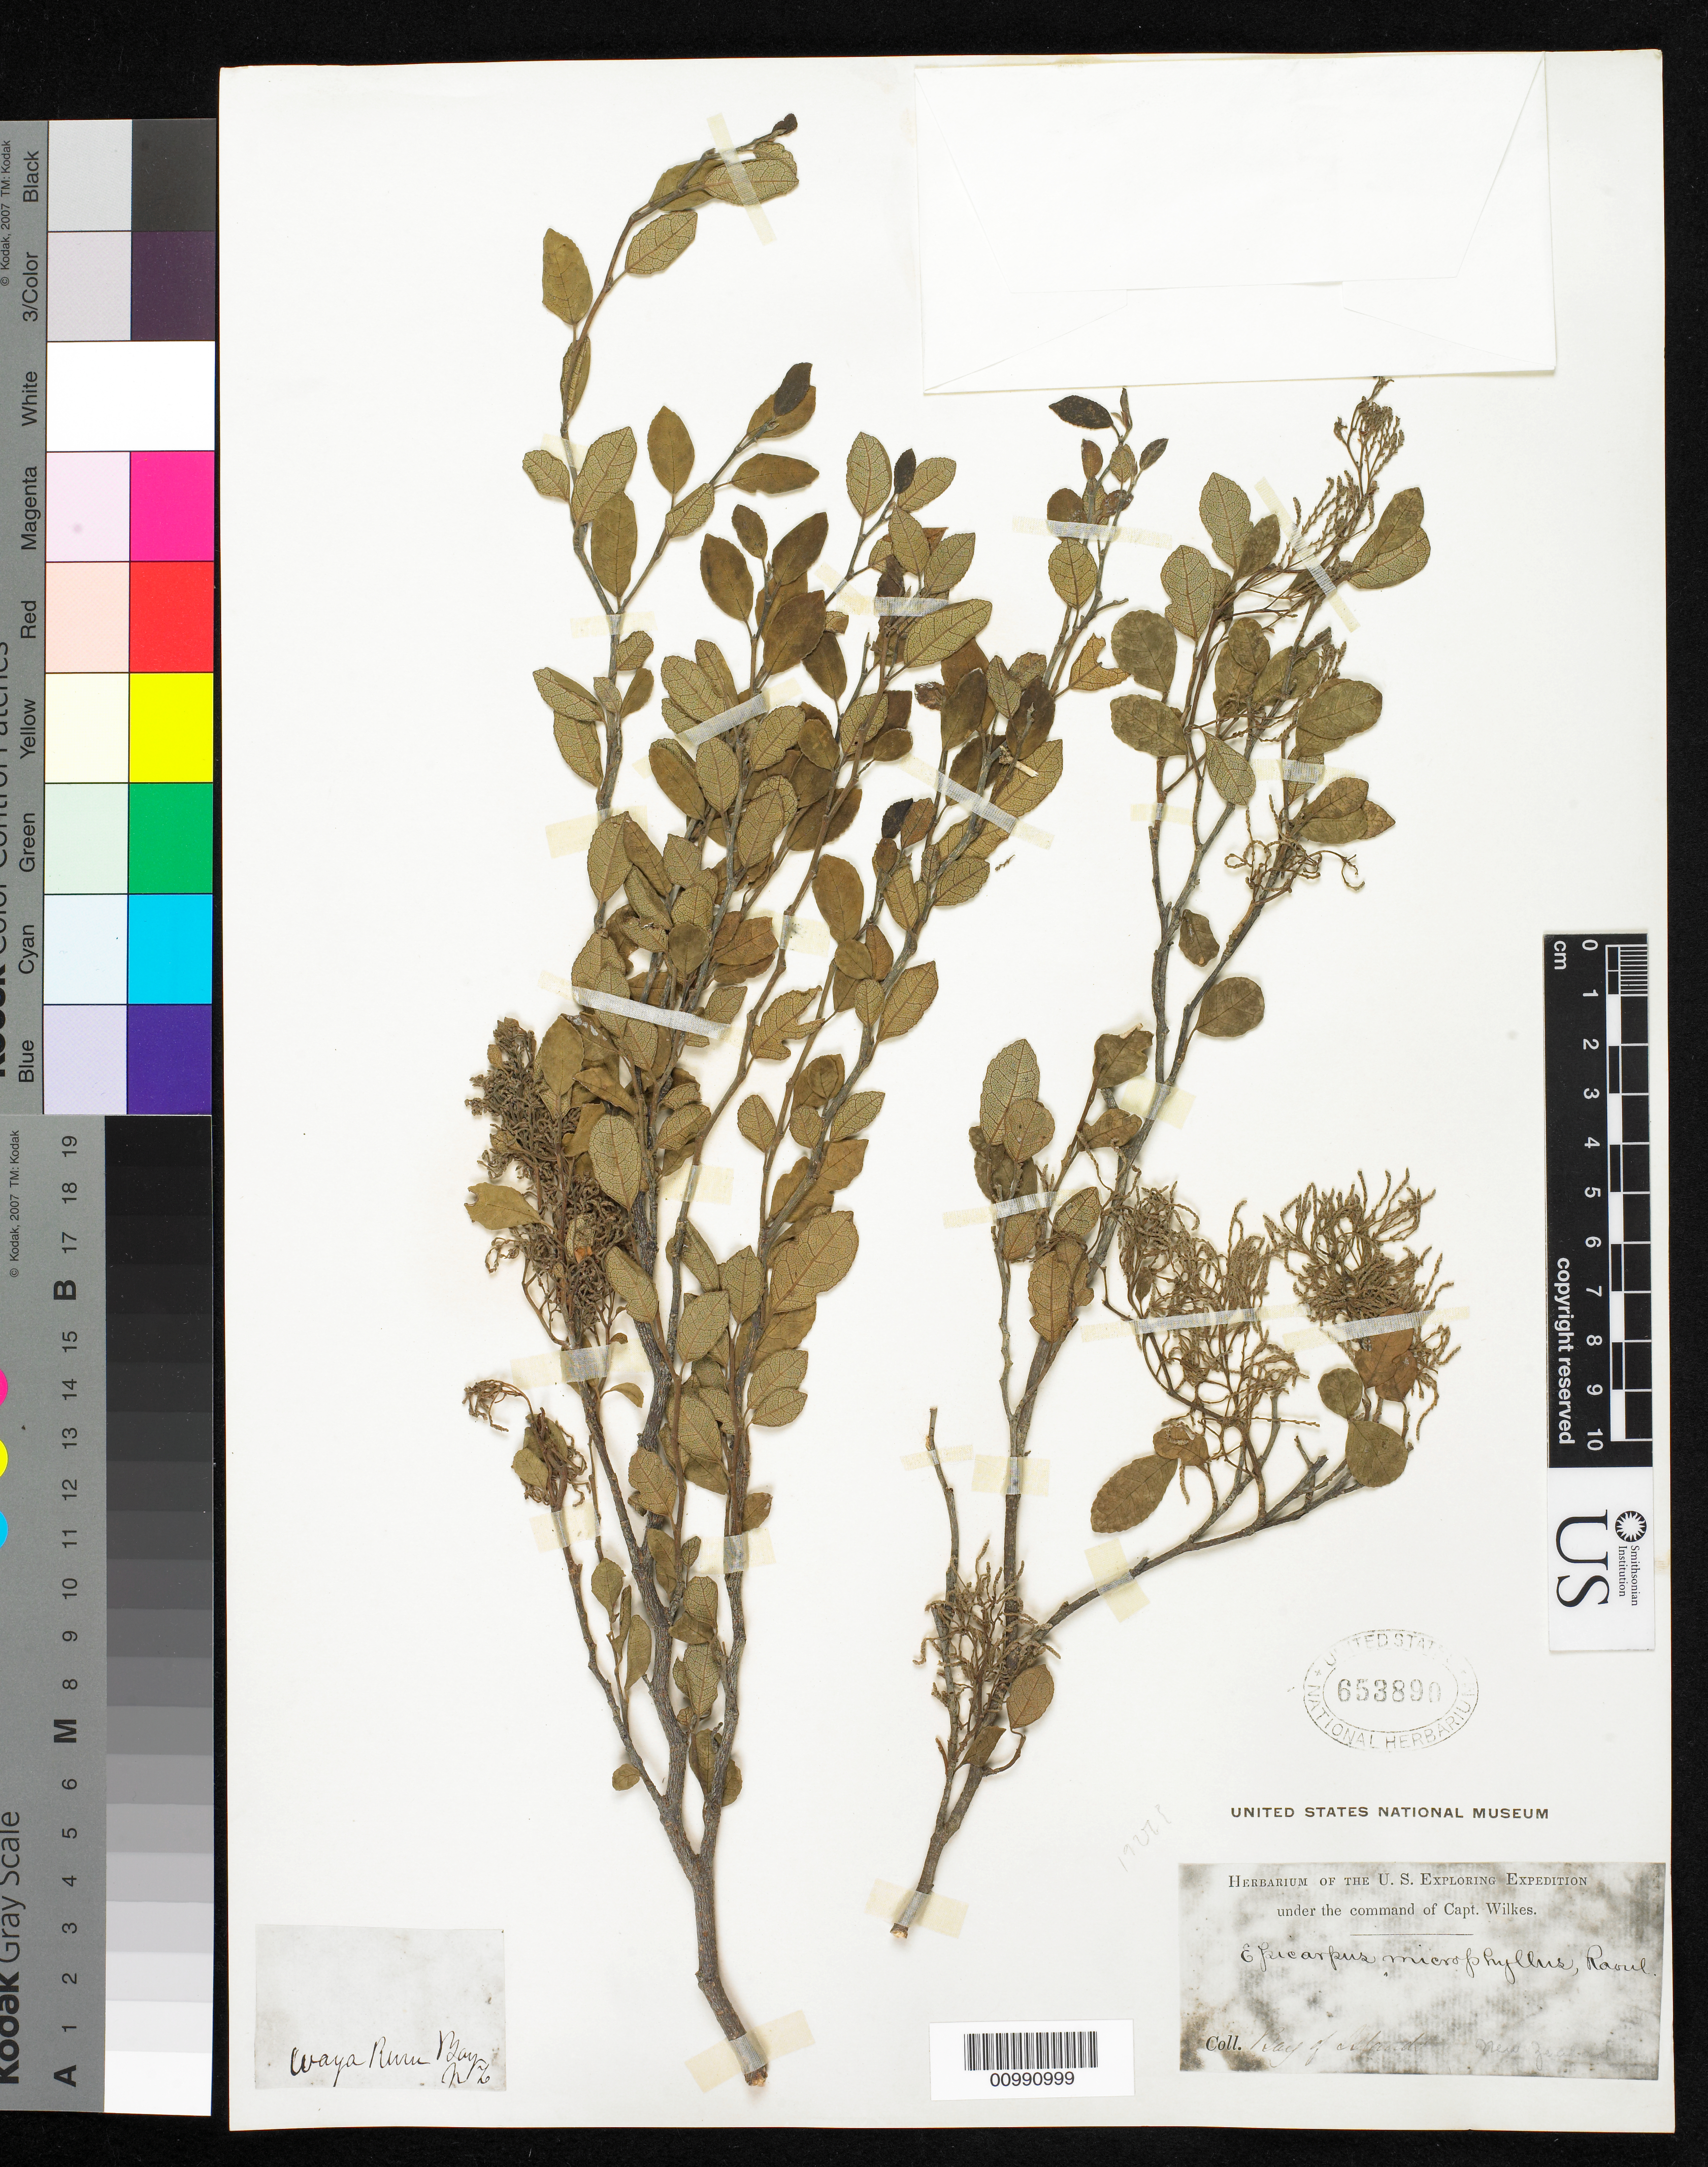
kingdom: Plantae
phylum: Tracheophyta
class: Magnoliopsida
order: Rosales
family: Moraceae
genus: Paratrophis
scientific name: Paratrophis microphylla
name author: (Raoul) Cockayne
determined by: Wagner, W. L., (BOT), Smithsonian Institution - National Museum of Natural History (UNITED STATES)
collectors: Wilkes Explor. Exped.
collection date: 1838/1842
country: New Zealand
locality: Bay of Islands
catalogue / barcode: US 653890